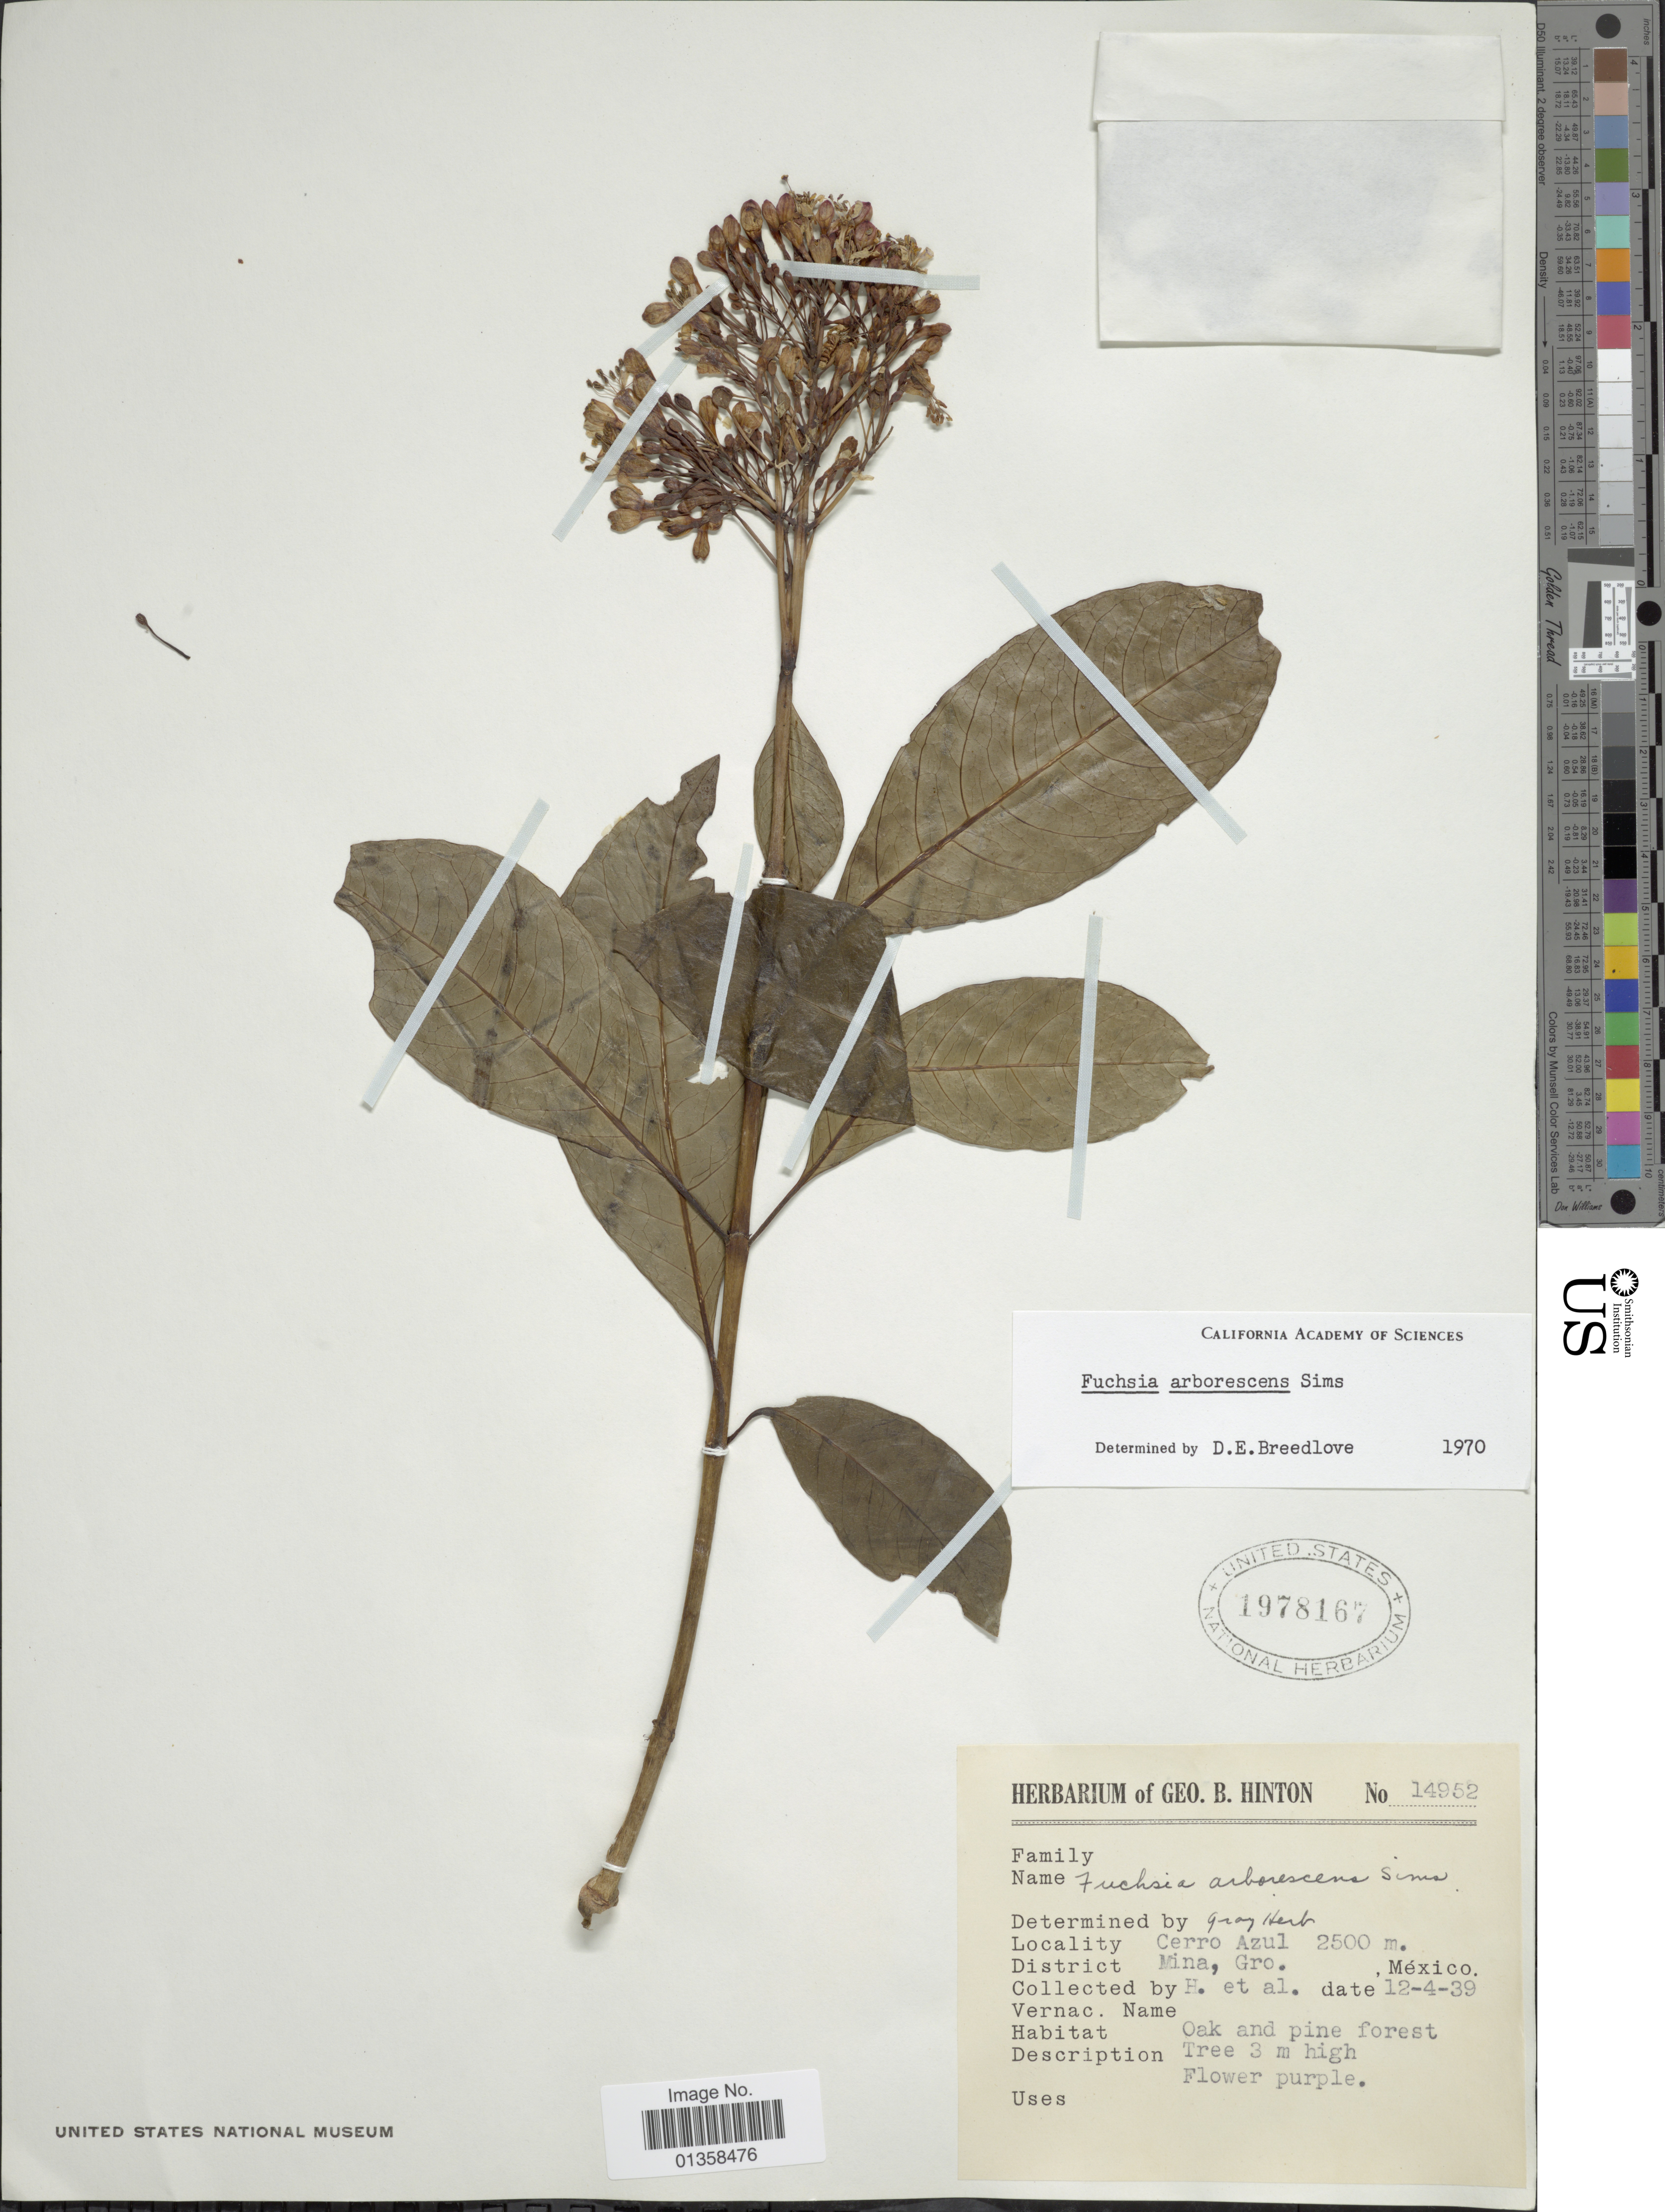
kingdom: Plantae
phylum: Tracheophyta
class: Magnoliopsida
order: Myrtales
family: Onagraceae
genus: Fuchsia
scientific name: Fuchsia arborescens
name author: Sims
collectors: G. B. Hinton & et al.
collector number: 14952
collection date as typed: Transcribed d/m/y: 12/4/39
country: Mexico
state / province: Guerrero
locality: Cerro Azul, District Mina, Gro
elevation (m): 2500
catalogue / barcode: US 1978167